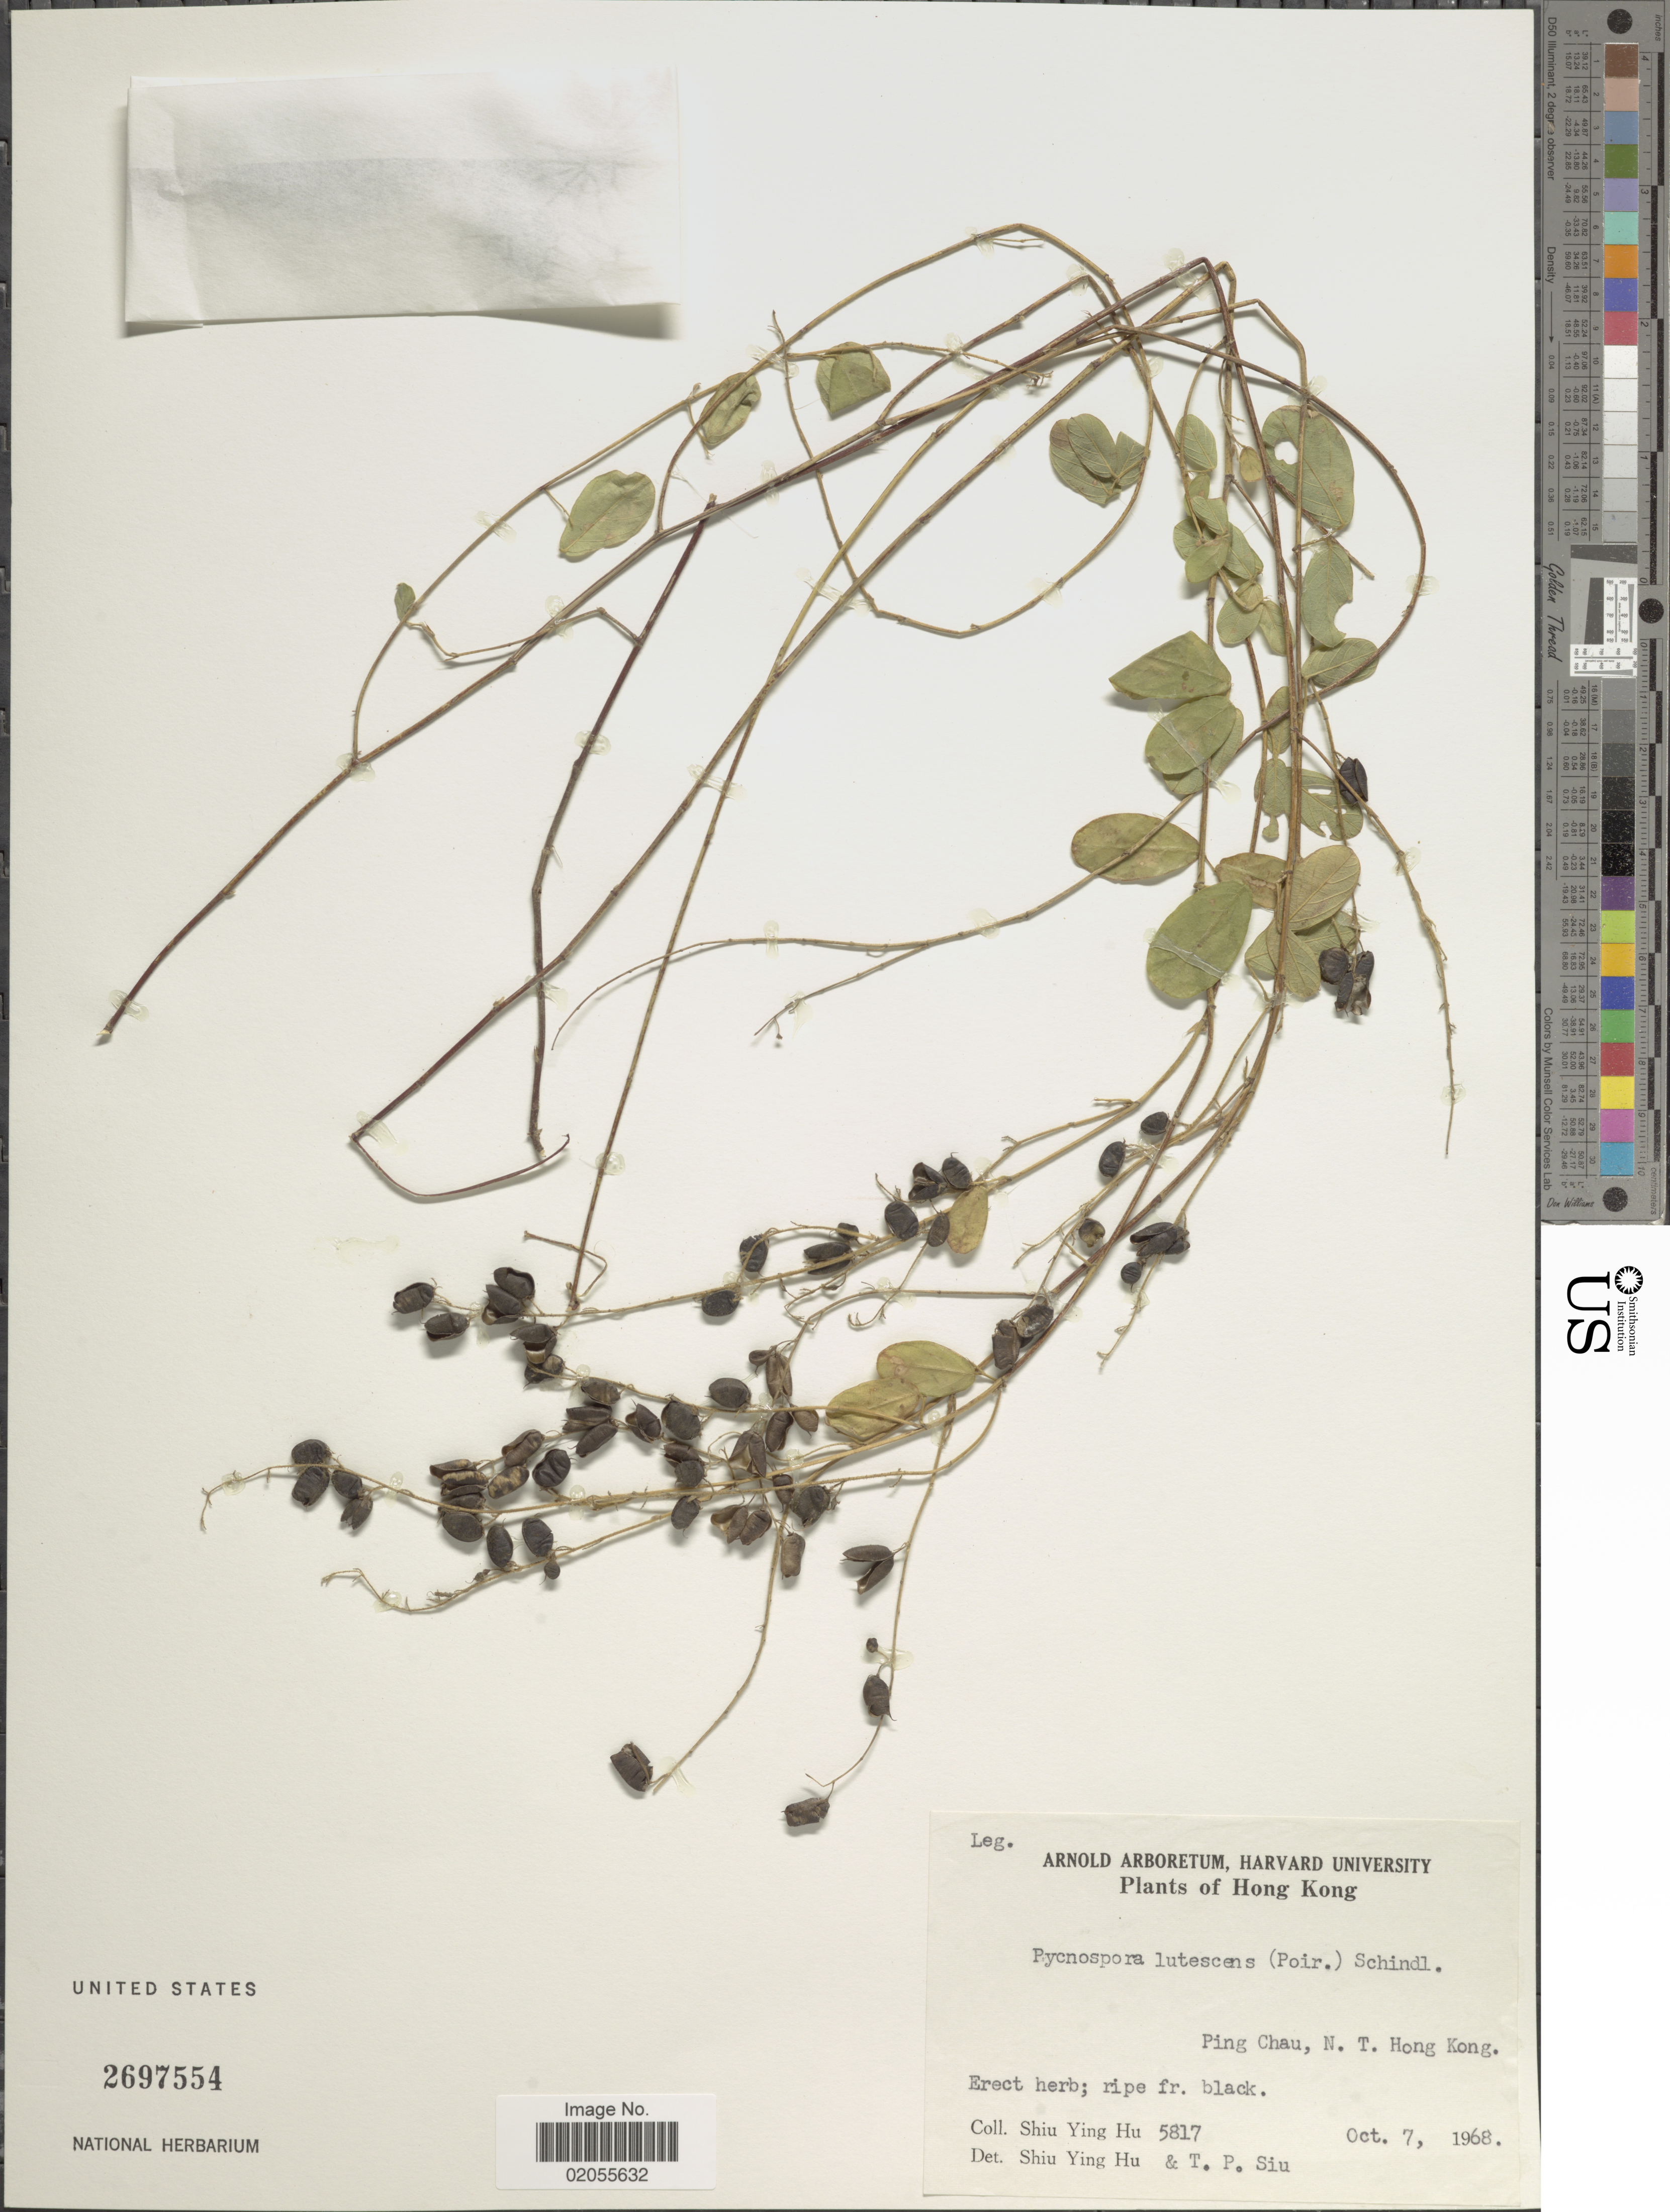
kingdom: Plantae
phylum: Tracheophyta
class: Magnoliopsida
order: Fabales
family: Fabaceae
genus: Pycnospora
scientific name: Pycnospora lutescens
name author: (Poir.) Schindl.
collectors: S. Y. Hu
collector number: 5817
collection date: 1968-10-07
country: China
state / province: Hong Kong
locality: Ping Cau, N. T. Hong Kong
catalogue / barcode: US 2697554